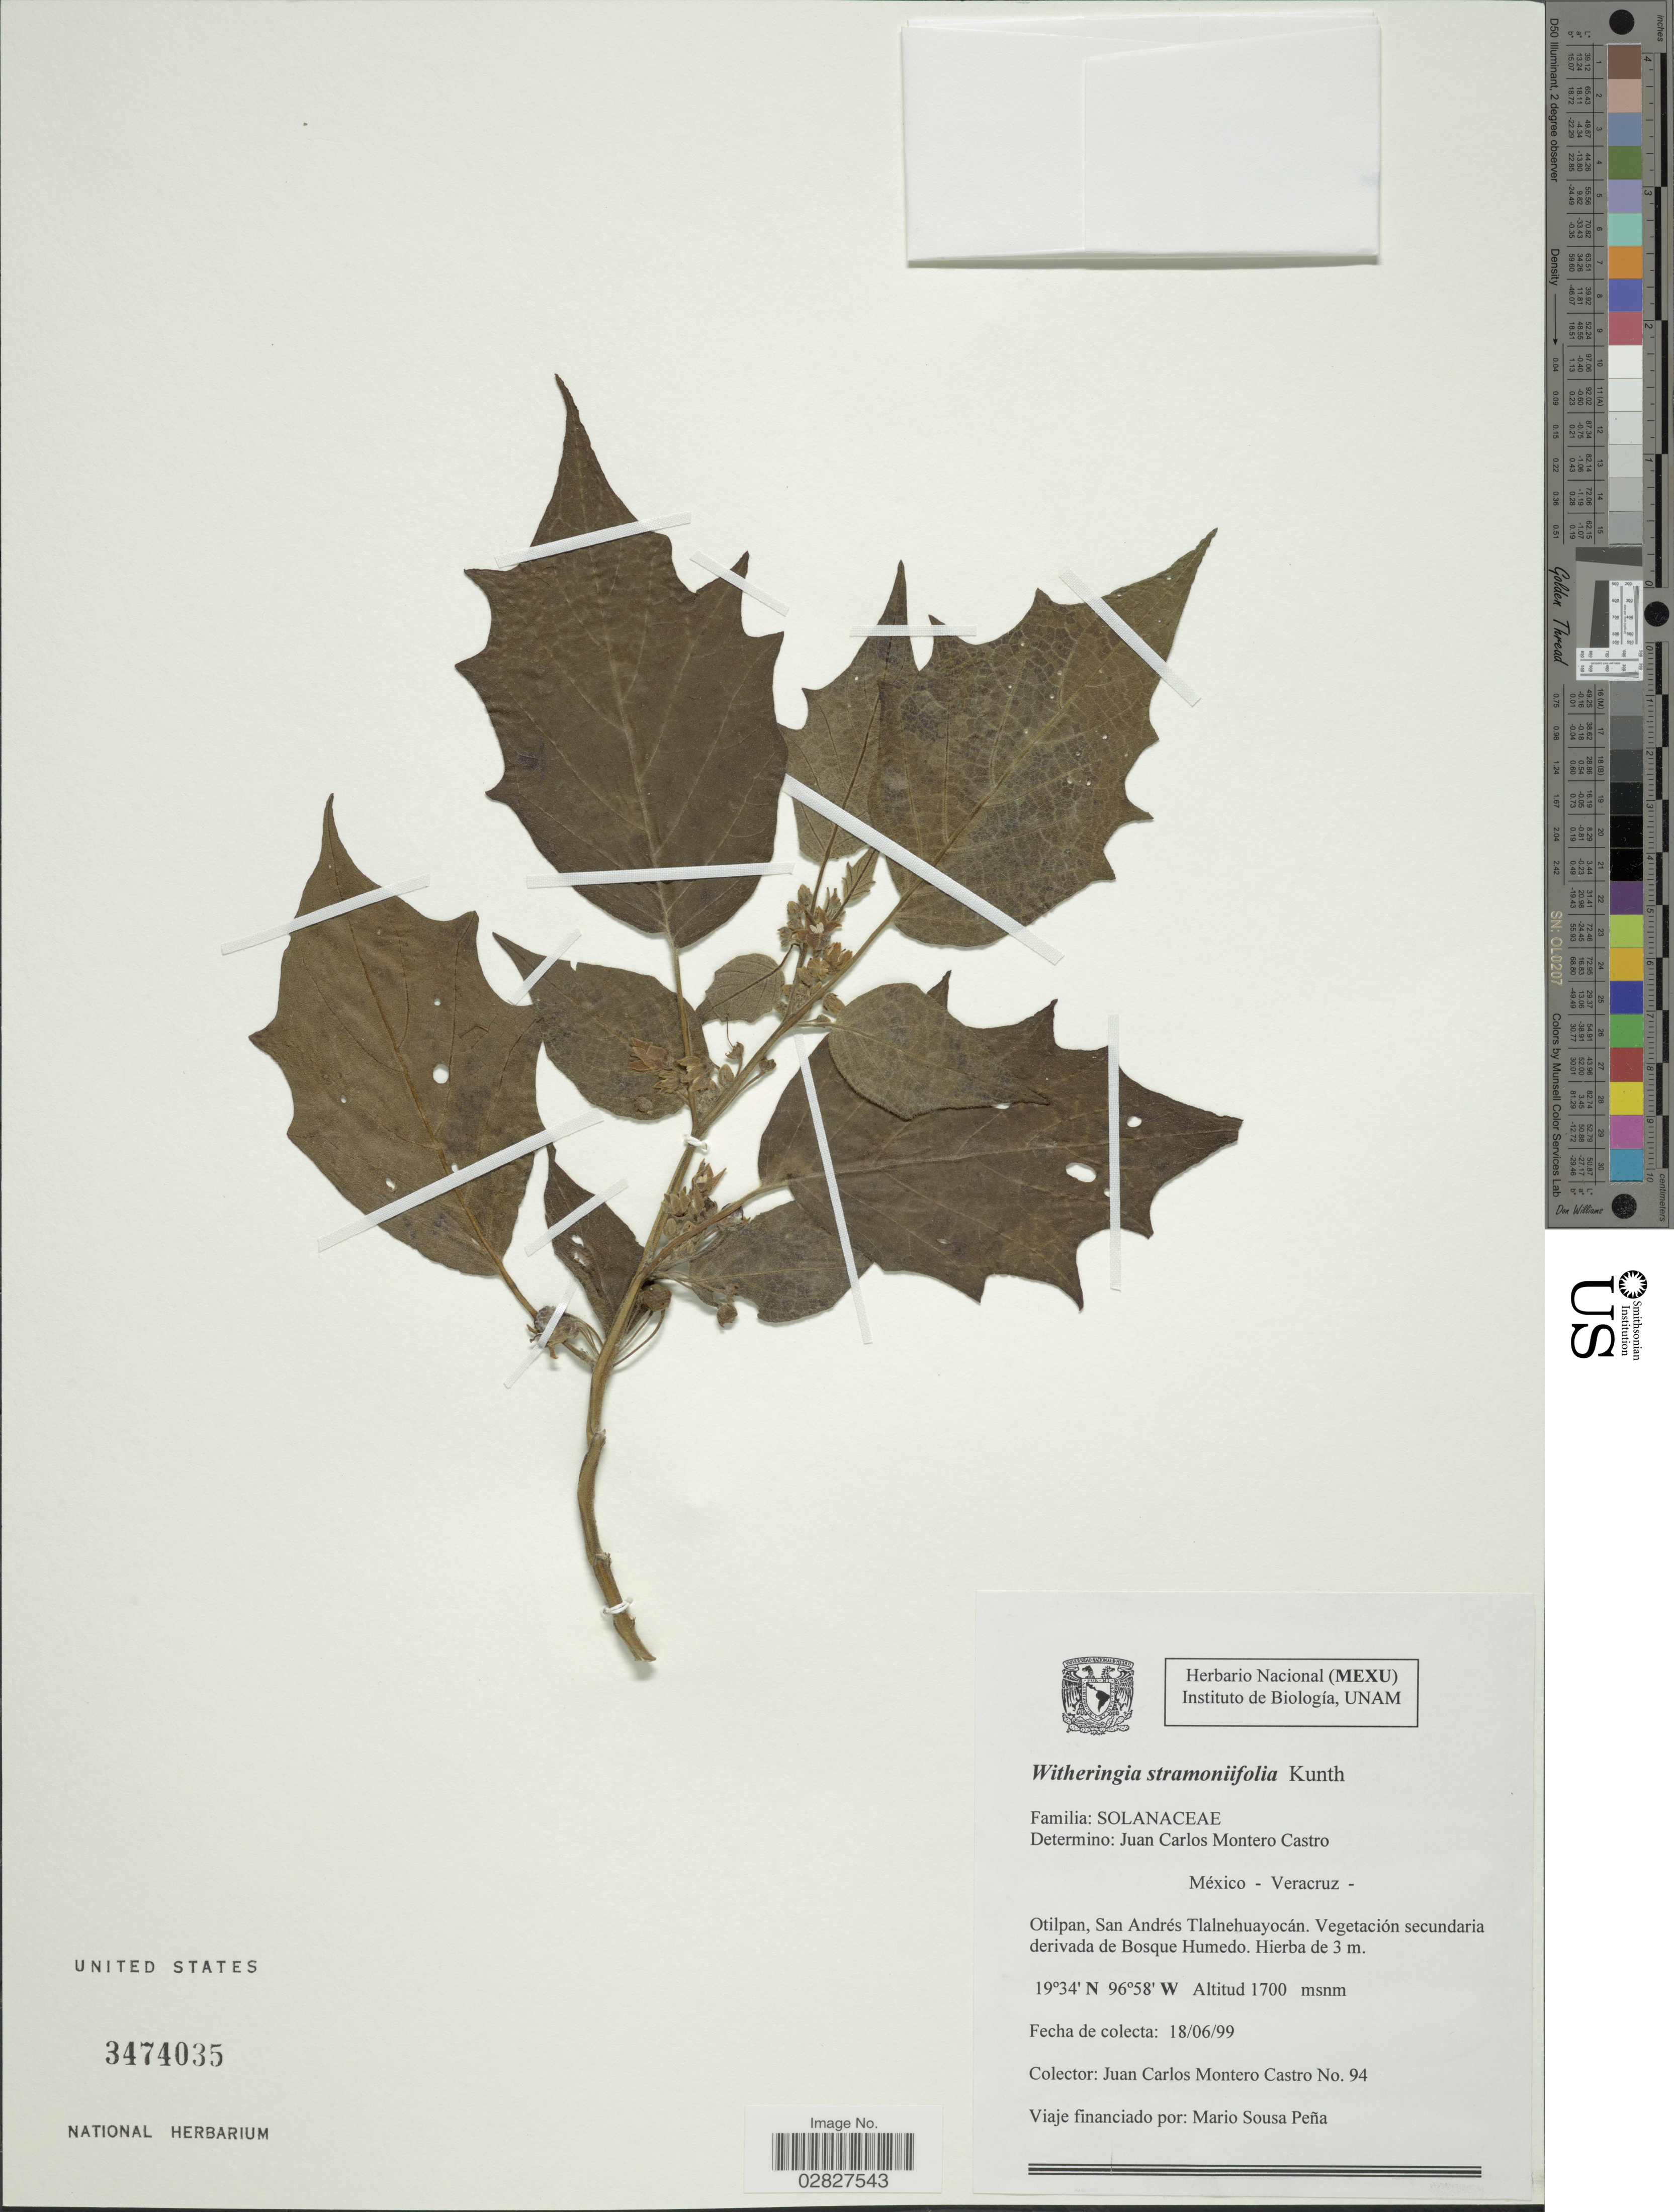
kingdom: Plantae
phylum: Tracheophyta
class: Magnoliopsida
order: Solanales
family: Solanaceae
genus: Witheringia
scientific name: Witheringia stramonifolia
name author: Kunth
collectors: J. Montero-Castro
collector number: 94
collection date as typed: Transcribed d/m/y: 18/6/99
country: Mexico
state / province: Veracruz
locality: Veracruz. Otilpan, San Andrés Tlalnehuayocán.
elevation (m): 1700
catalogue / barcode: US 3474035